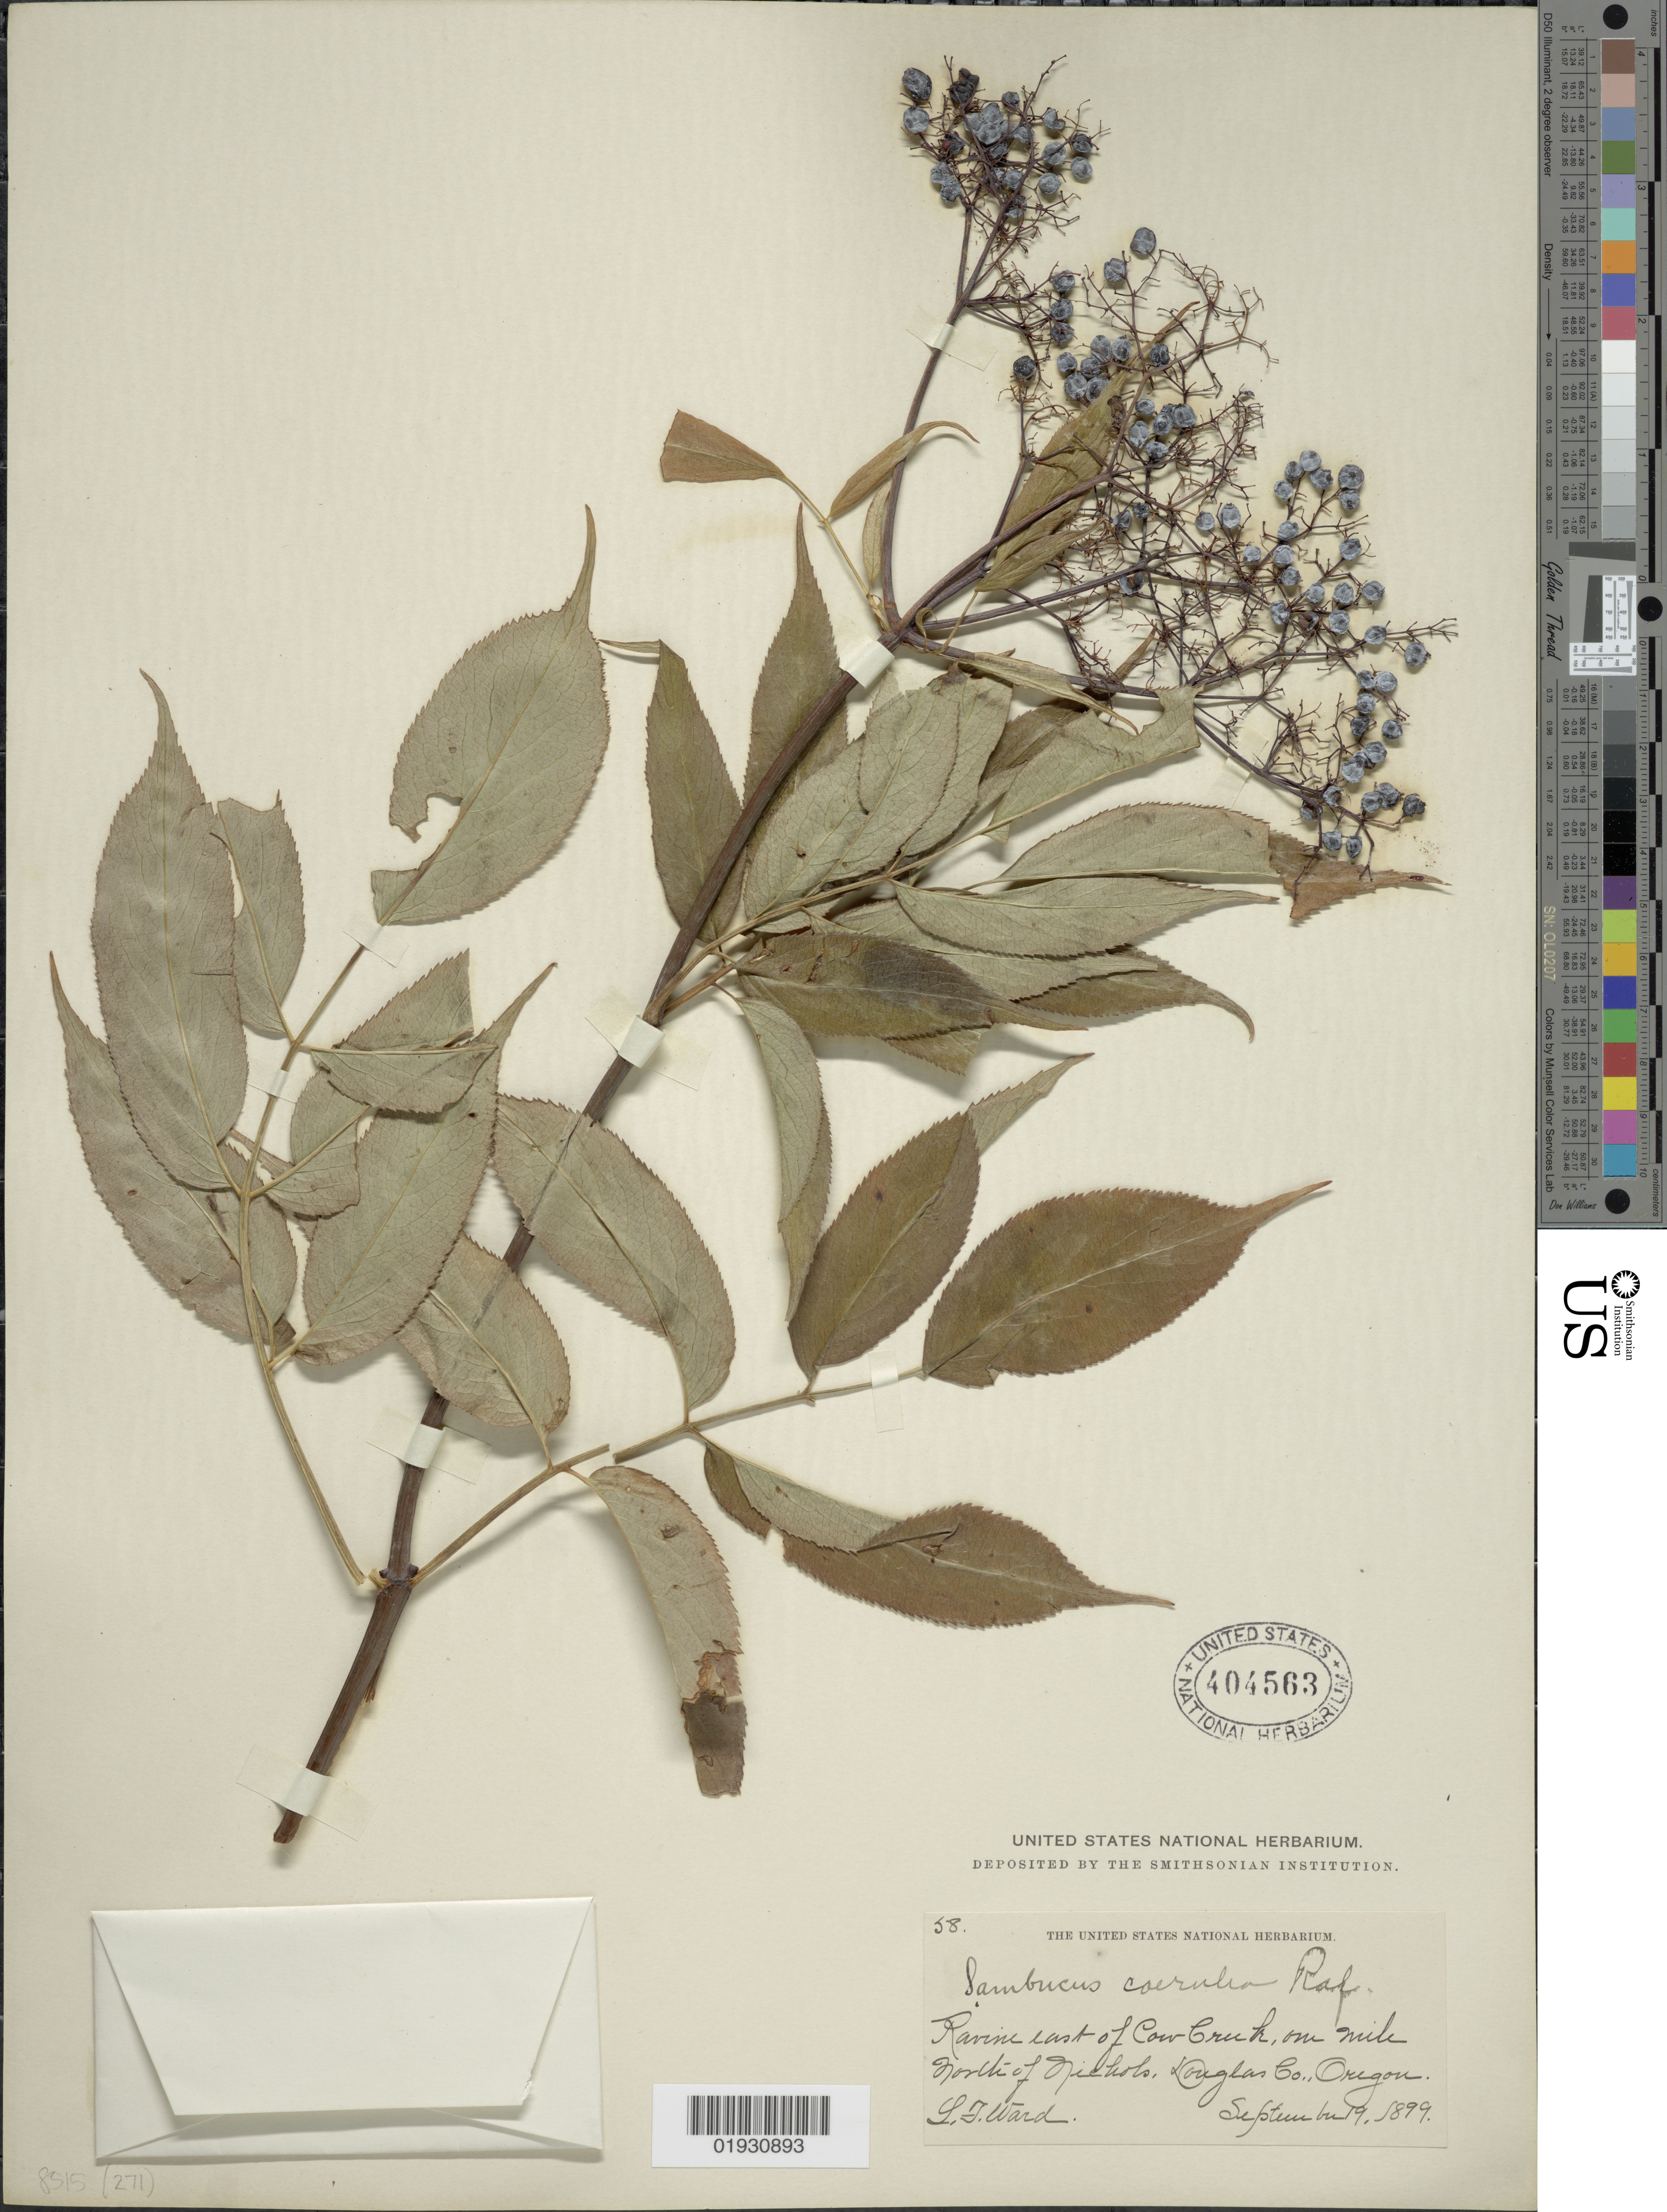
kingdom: Plantae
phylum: Tracheophyta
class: Magnoliopsida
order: Dipsacales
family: Viburnaceae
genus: Sambucus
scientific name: Sambucus cerulea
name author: Raf.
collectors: L. Ward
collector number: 58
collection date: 1899-09-19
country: United States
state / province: Oregon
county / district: Douglas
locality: Ravine east of Cow Creek, one mile north of Nichols. Douglas Co.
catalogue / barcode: US 404563